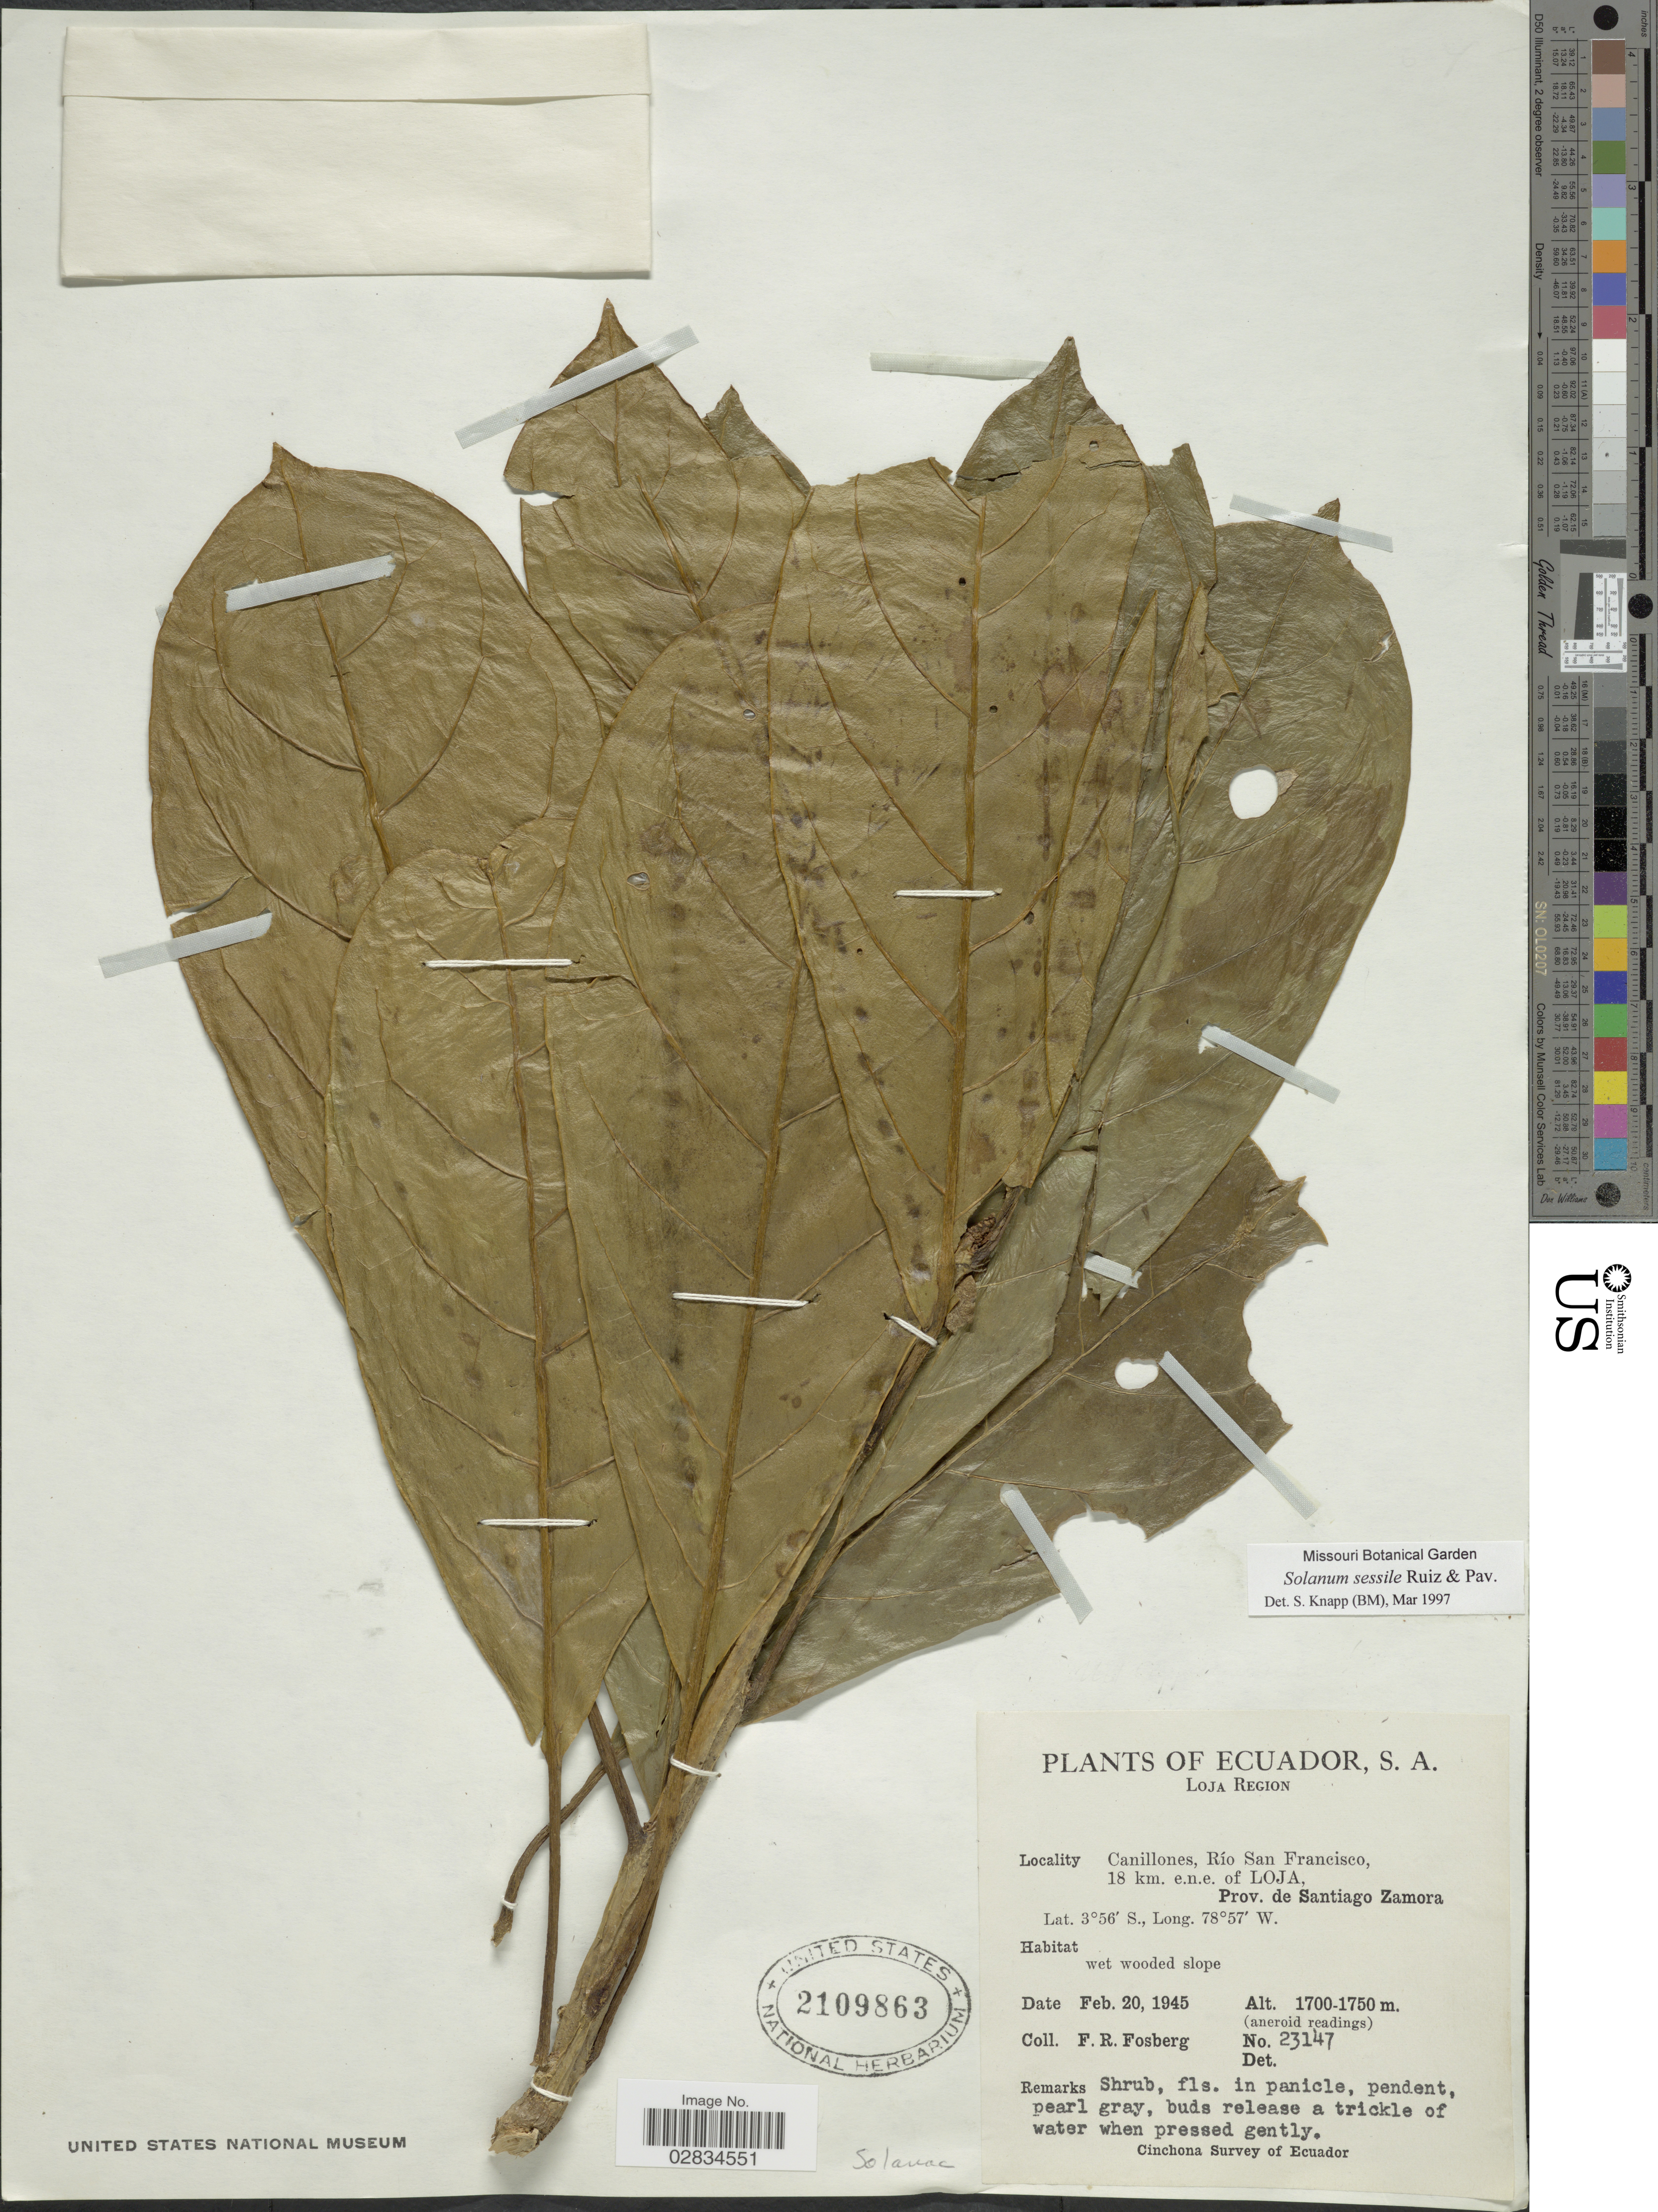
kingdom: Plantae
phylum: Tracheophyta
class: Magnoliopsida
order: Solanales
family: Solanaceae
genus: Solanum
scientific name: Solanum sessile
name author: Ruiz & Pav.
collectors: F. R. Fosberg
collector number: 23147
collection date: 1945-02-20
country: Ecuador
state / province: Loja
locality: S.A. Loja Region. Canillones, Río San Francisco, 18 km. e.n.e. of Loja, Prov. de Santiago Zamora.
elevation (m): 1700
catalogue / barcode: US 2109863